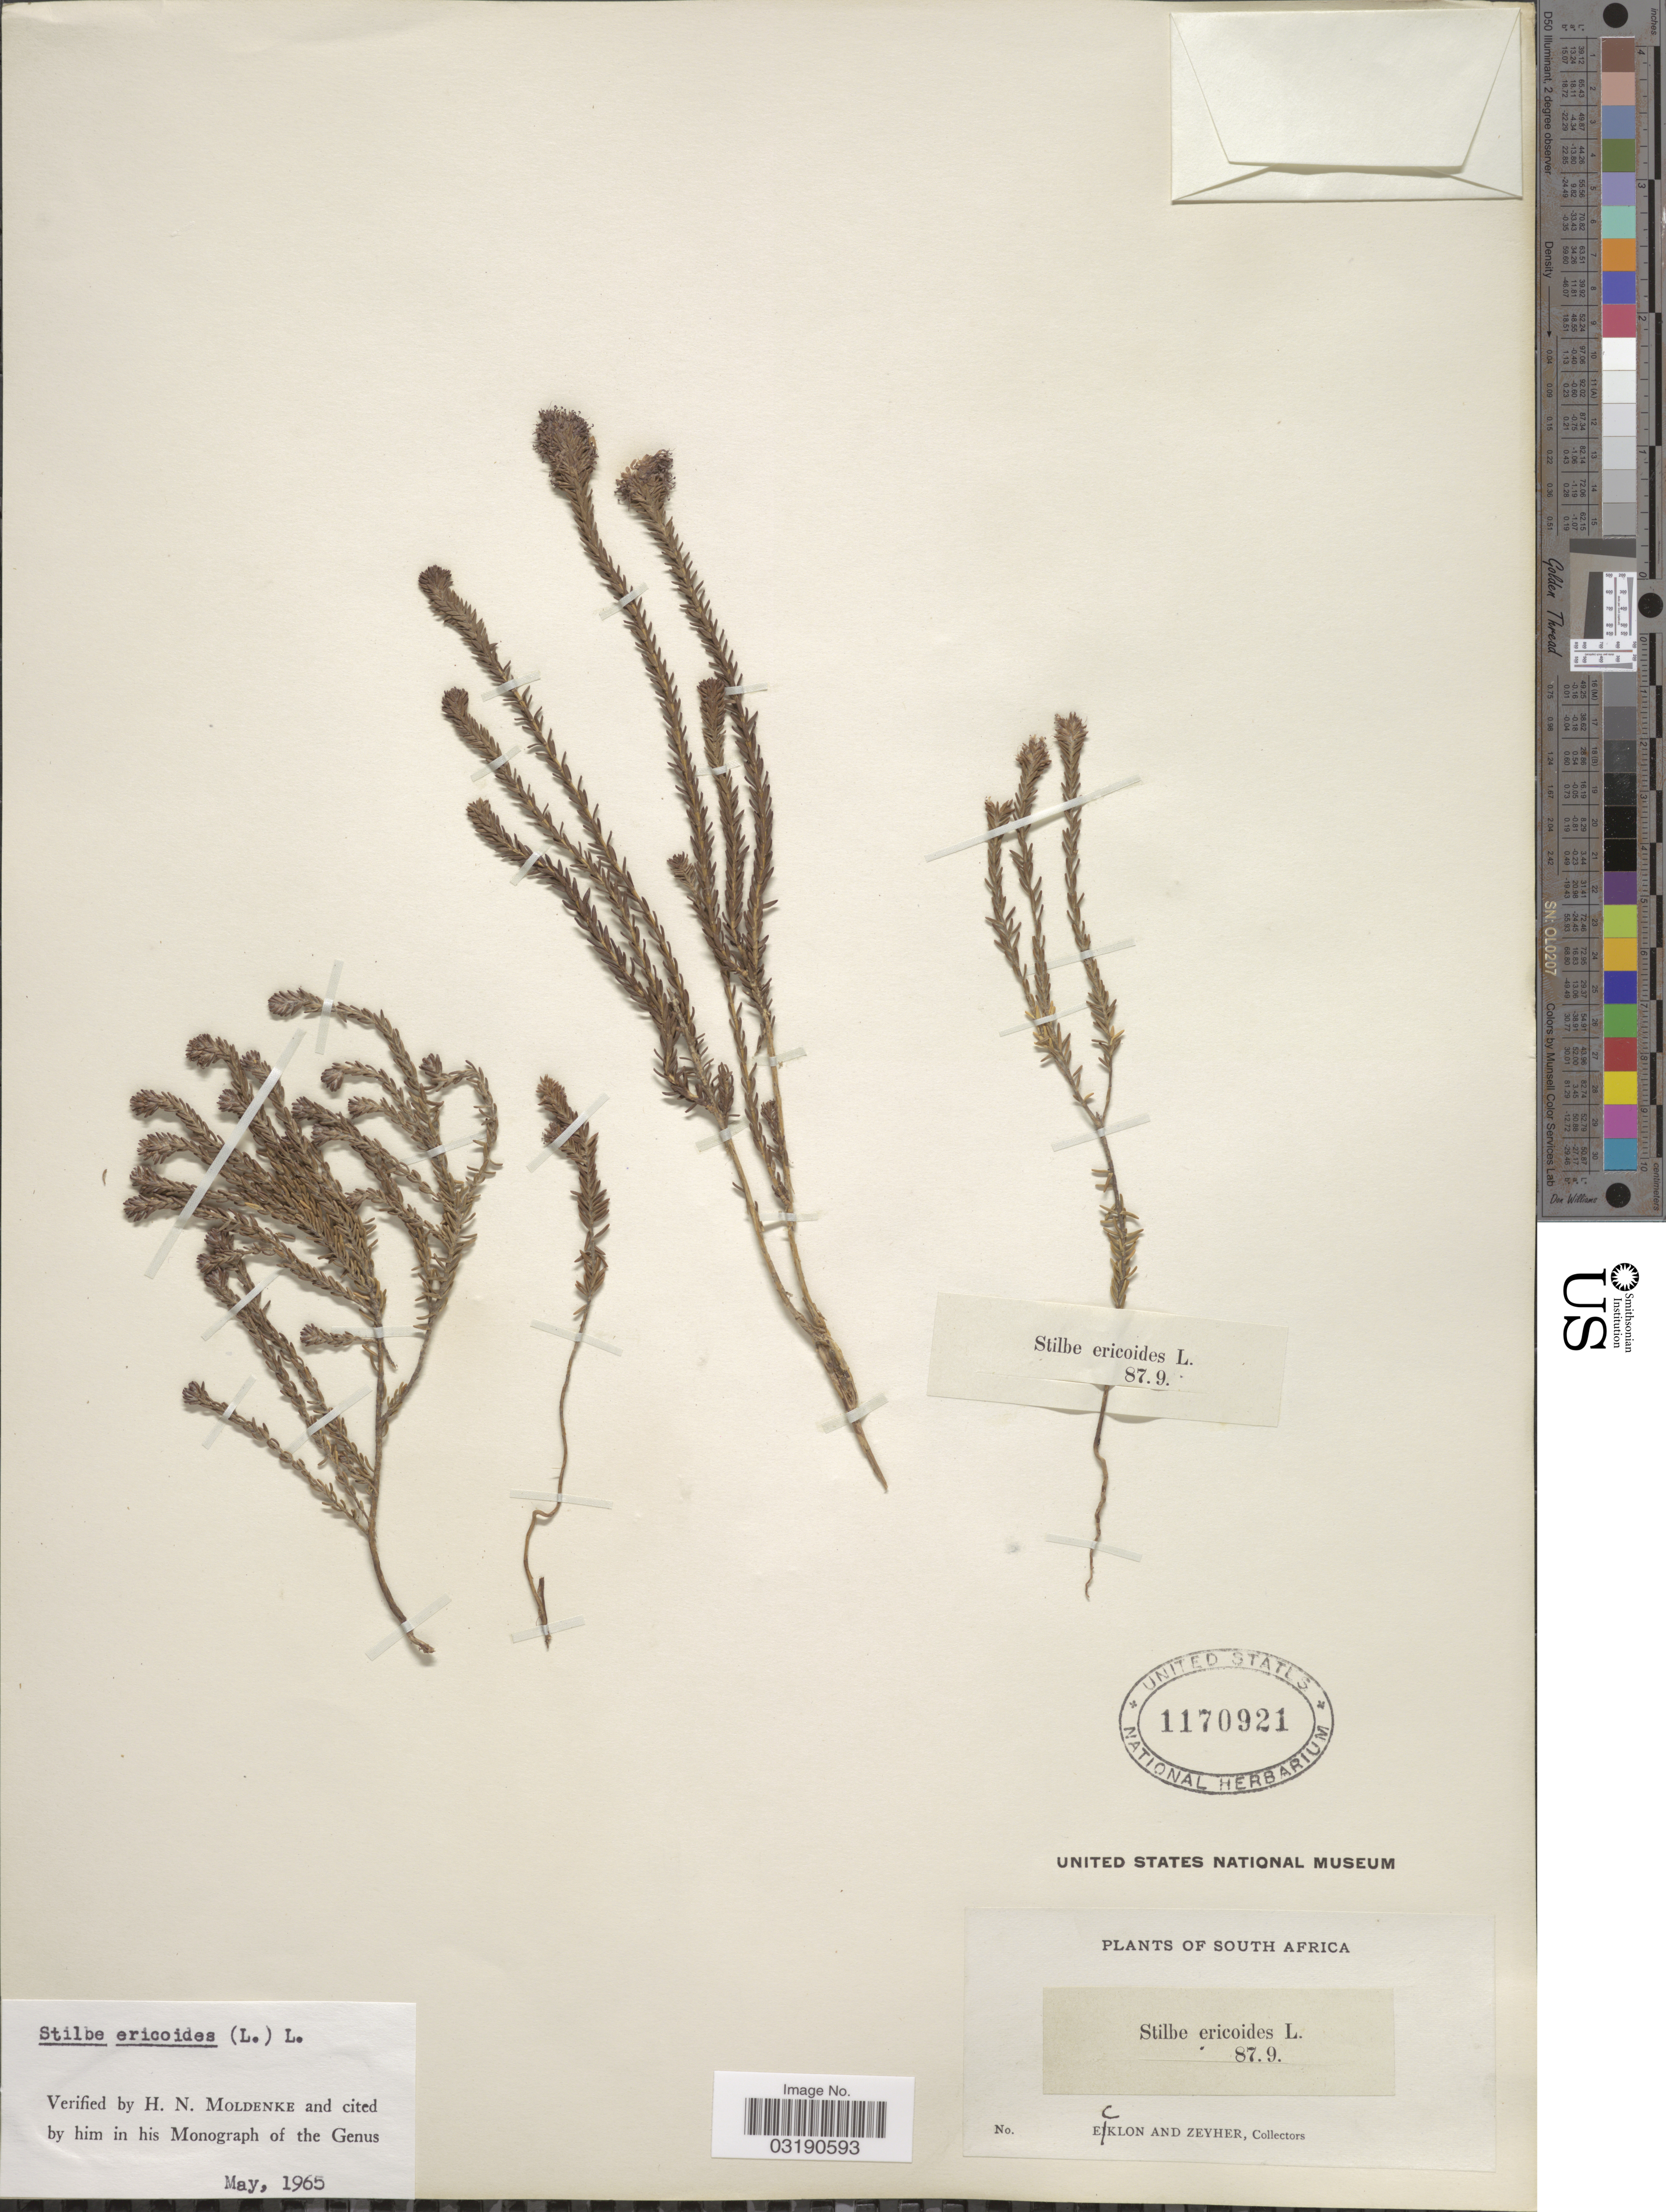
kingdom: Plantae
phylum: Tracheophyta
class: Magnoliopsida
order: Lamiales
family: Stilbaceae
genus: Stilbe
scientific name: Stilbe ericoides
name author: L.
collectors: -. Ecklon & -. Zeyher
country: South Africa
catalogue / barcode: US 1170921